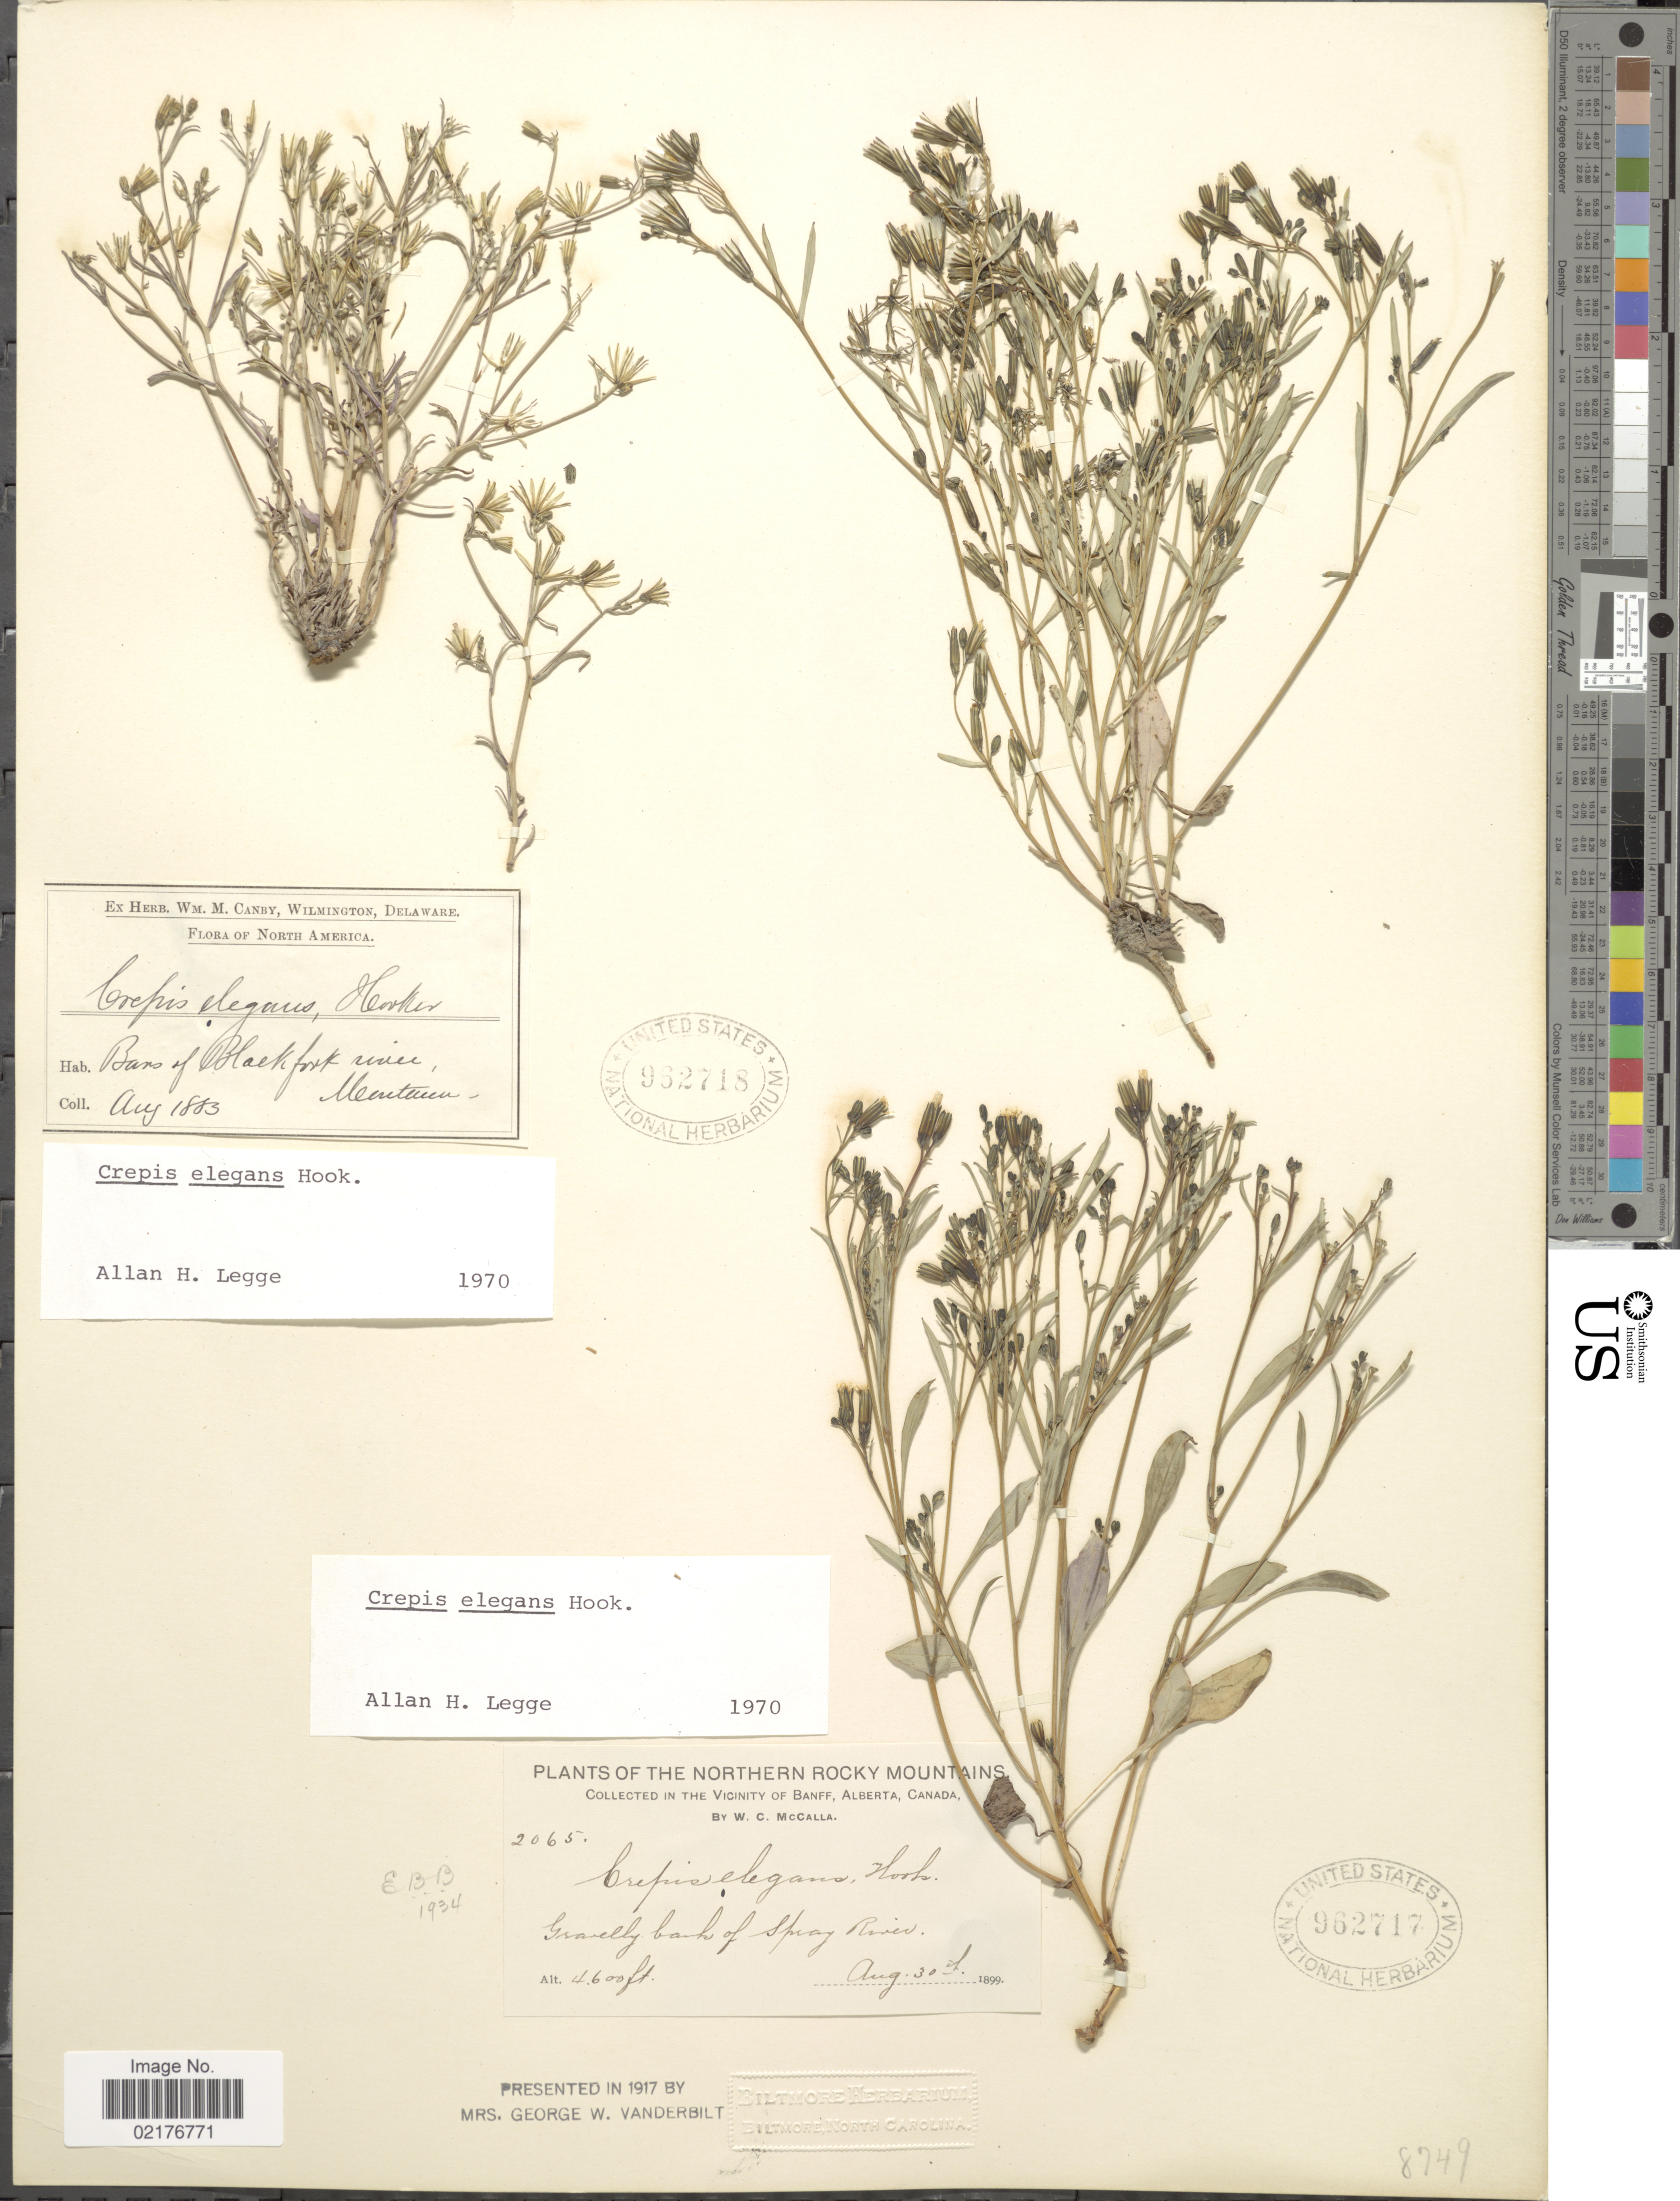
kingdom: Plantae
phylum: Tracheophyta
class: Magnoliopsida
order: Asterales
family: Asteraceae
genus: Askellia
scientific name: Askellia elegans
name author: (Hook.) W.A. Weber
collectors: ex herb. W.M. Canby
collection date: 1883-08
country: United States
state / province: Montana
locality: Bars of Blackfork river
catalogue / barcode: US 932718